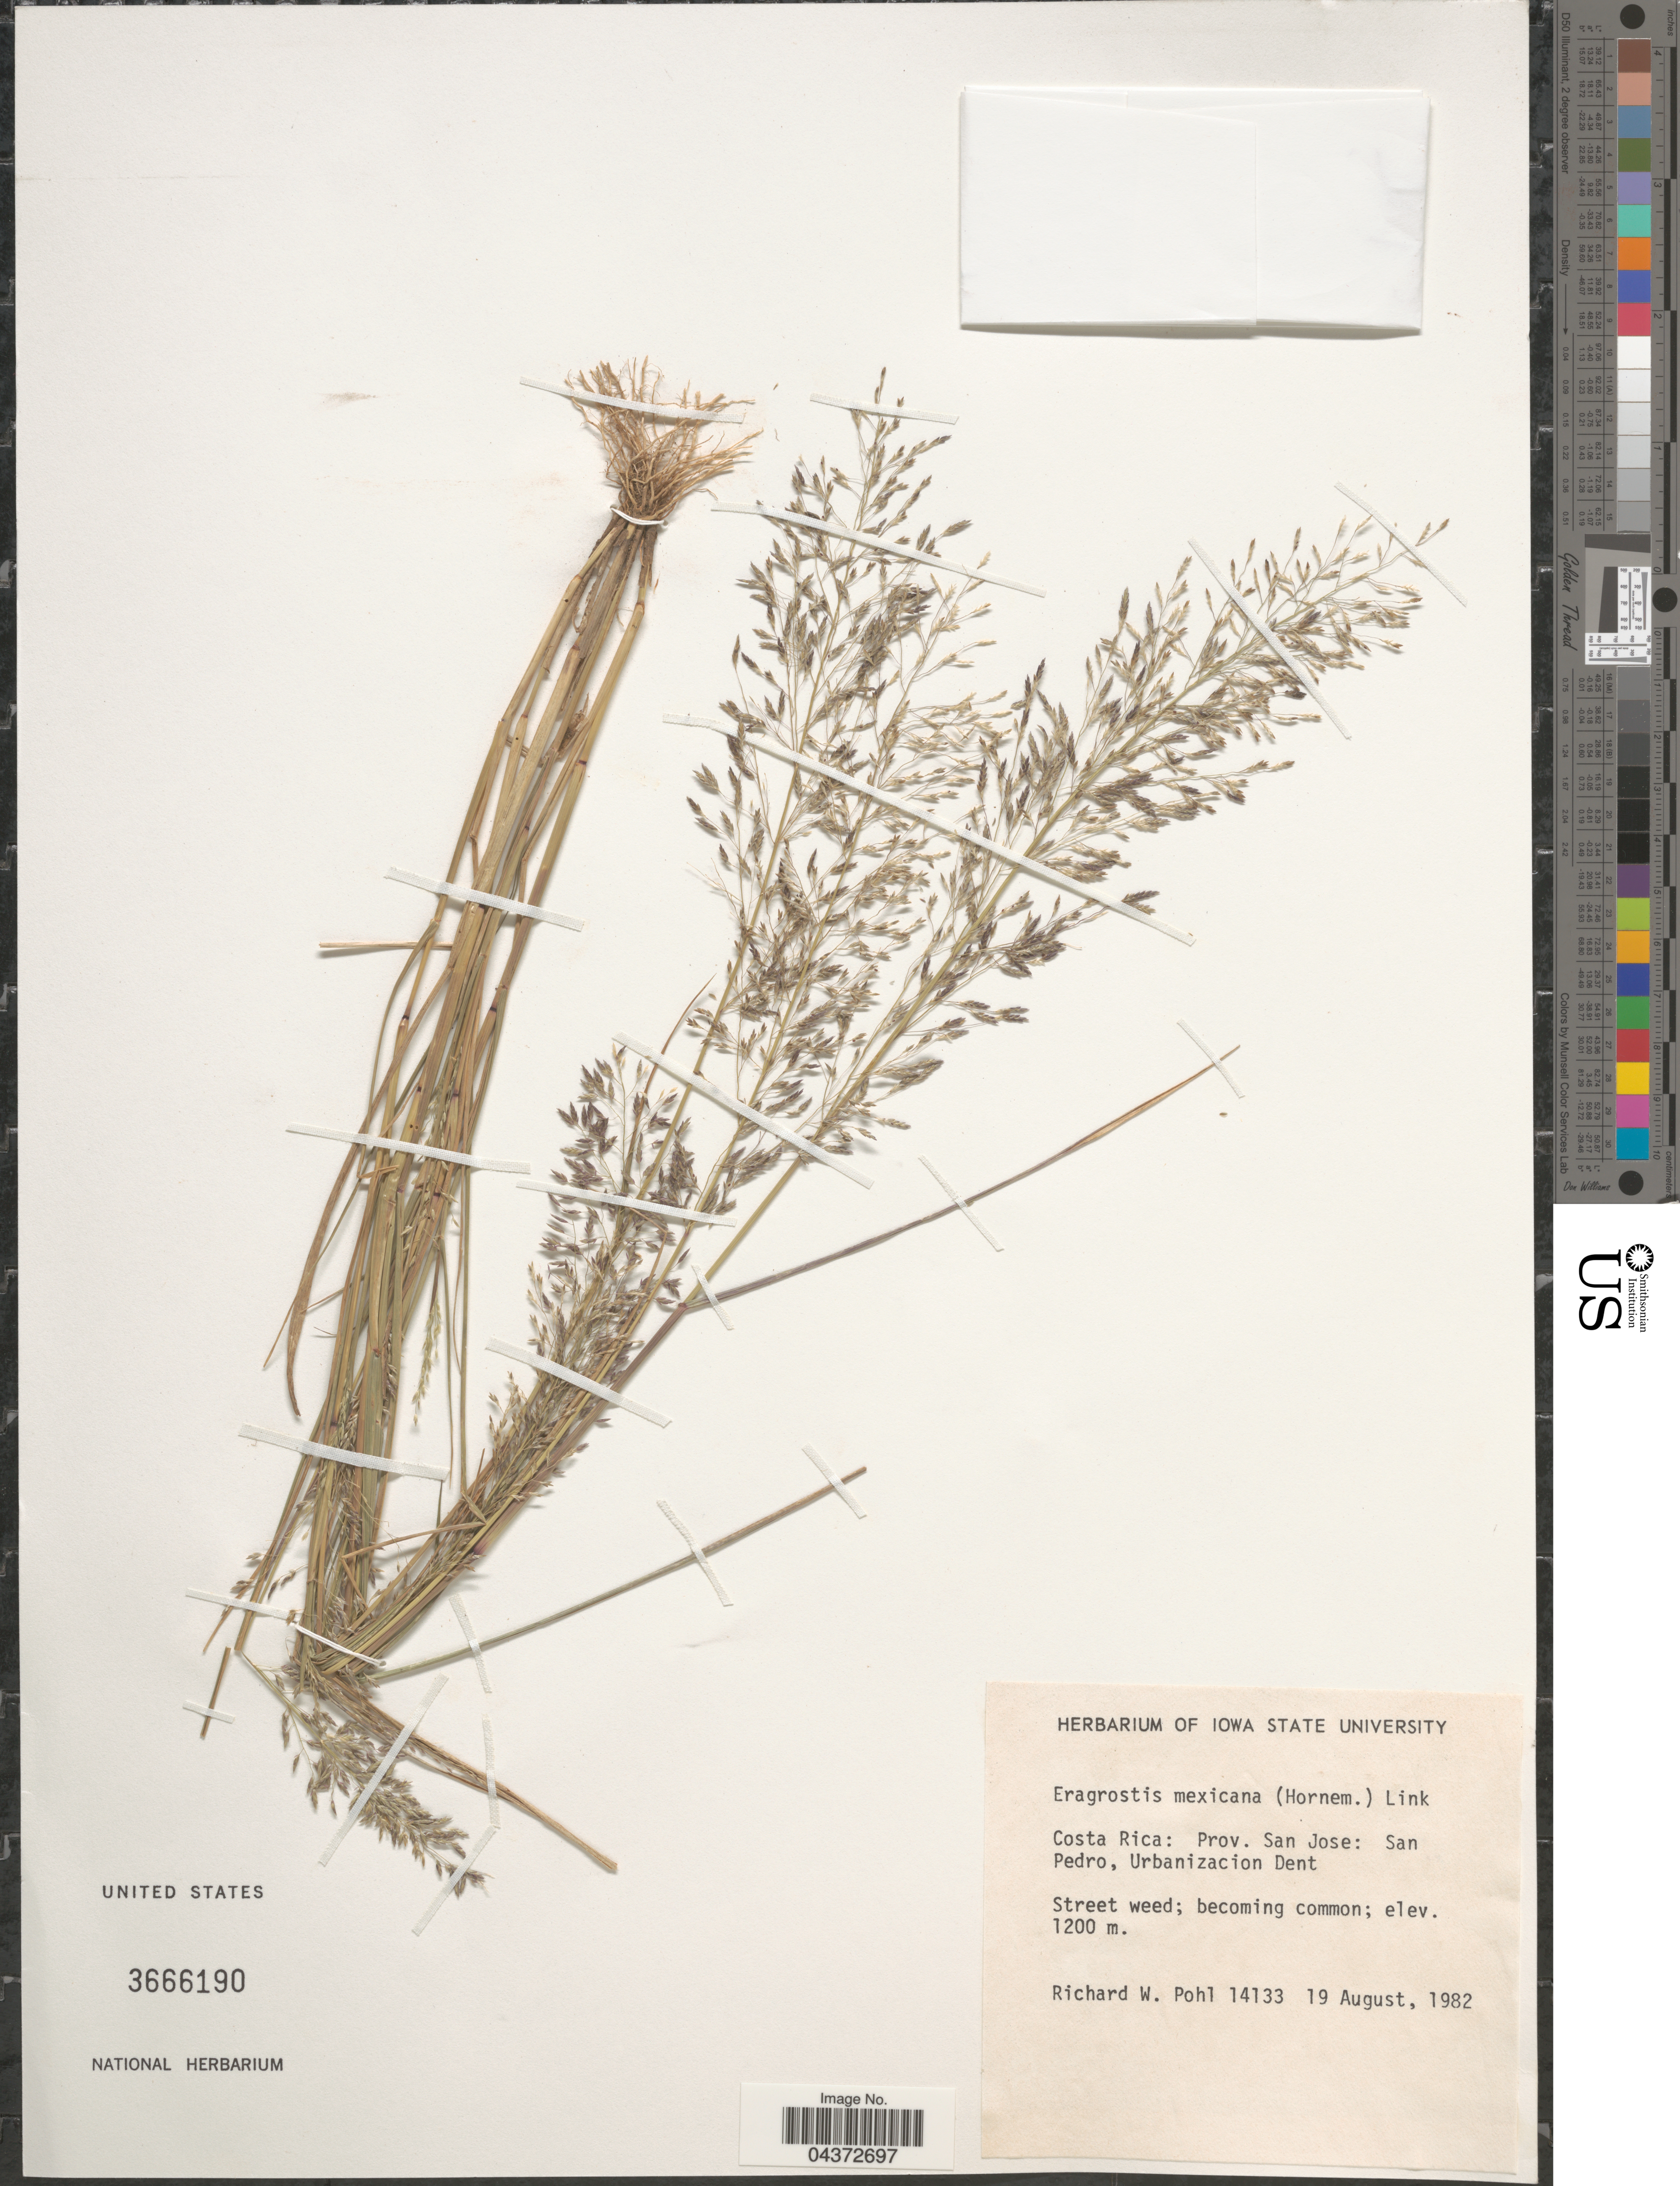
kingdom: Plantae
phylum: Tracheophyta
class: Liliopsida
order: Poales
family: Poaceae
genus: Eragrostis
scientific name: Eragrostis mexicana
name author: (Hornem.) Link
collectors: R. W. Pohl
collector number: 14133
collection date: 1982-08-19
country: Costa Rica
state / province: San José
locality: San Pedro, Urbanizacion Dent.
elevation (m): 1200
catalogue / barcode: US 3666190